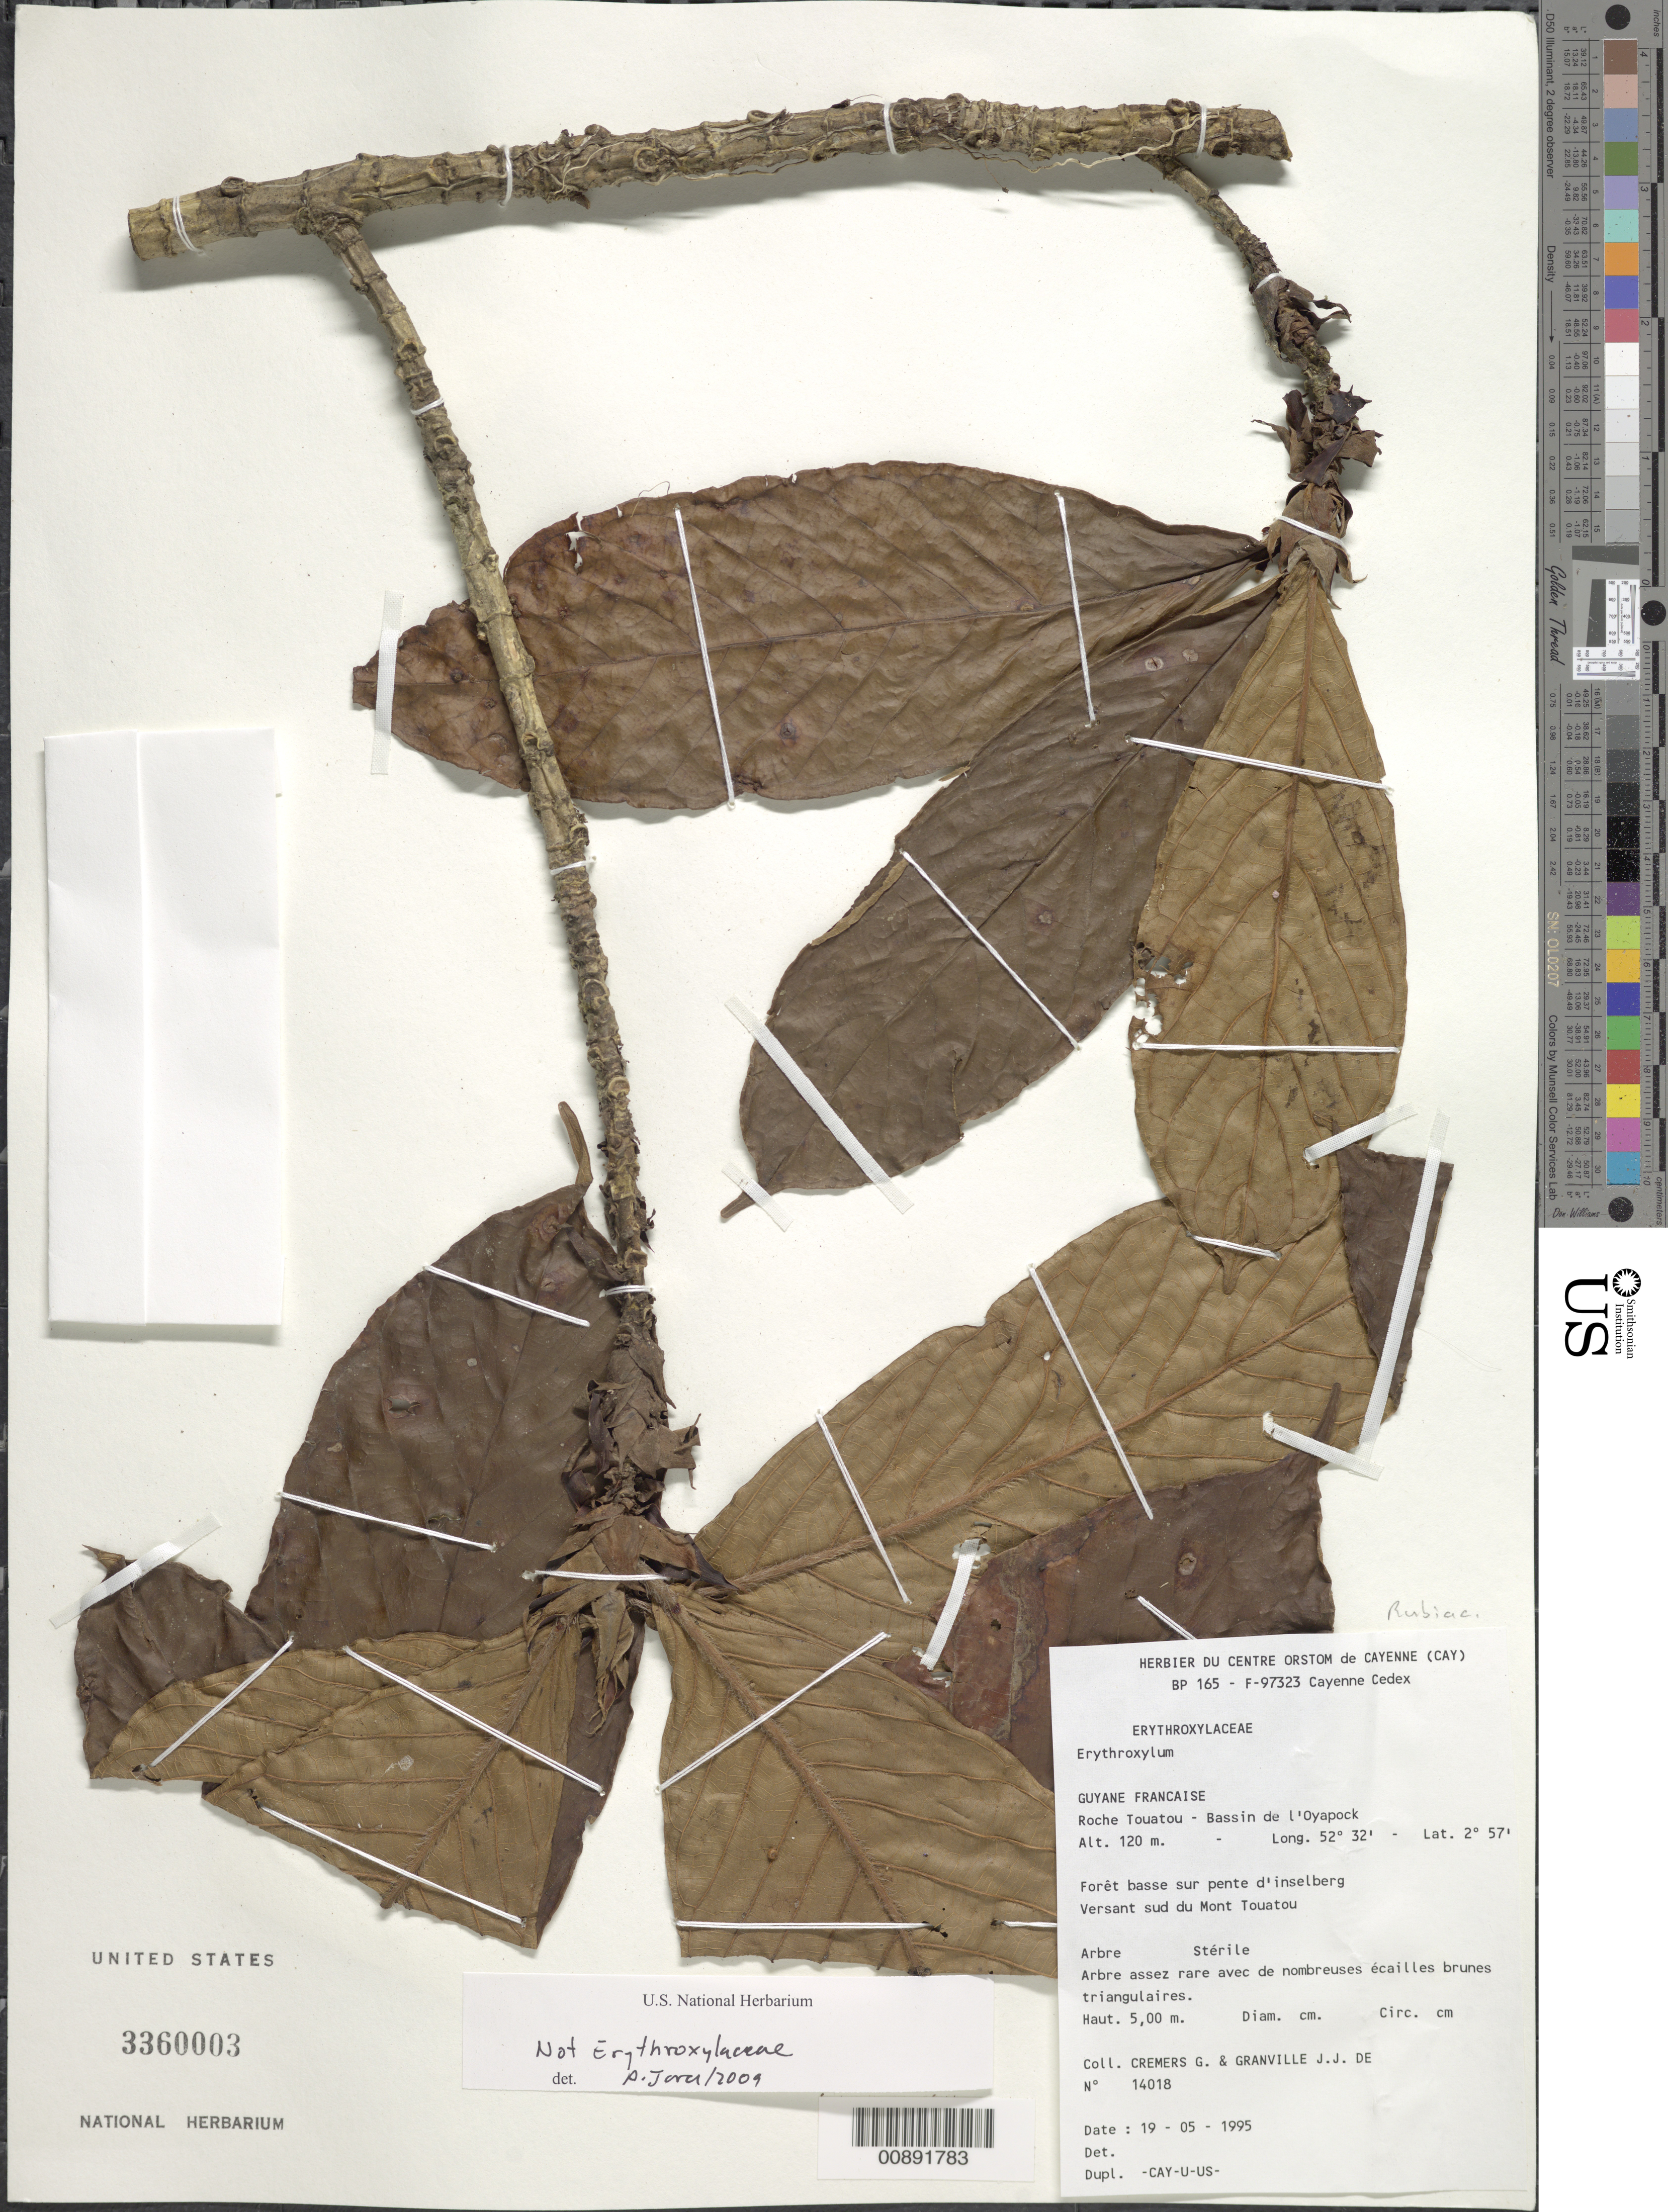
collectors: G. Cremers & J.-J. de Granville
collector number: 14018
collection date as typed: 19-May-95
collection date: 1995-05-19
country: French Guiana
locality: Roche Touatou, Bassin de l'Oyapock, versant sud du Mont Touatou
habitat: Forêt basse sur pente d'inselberge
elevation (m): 120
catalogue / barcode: US 3360003